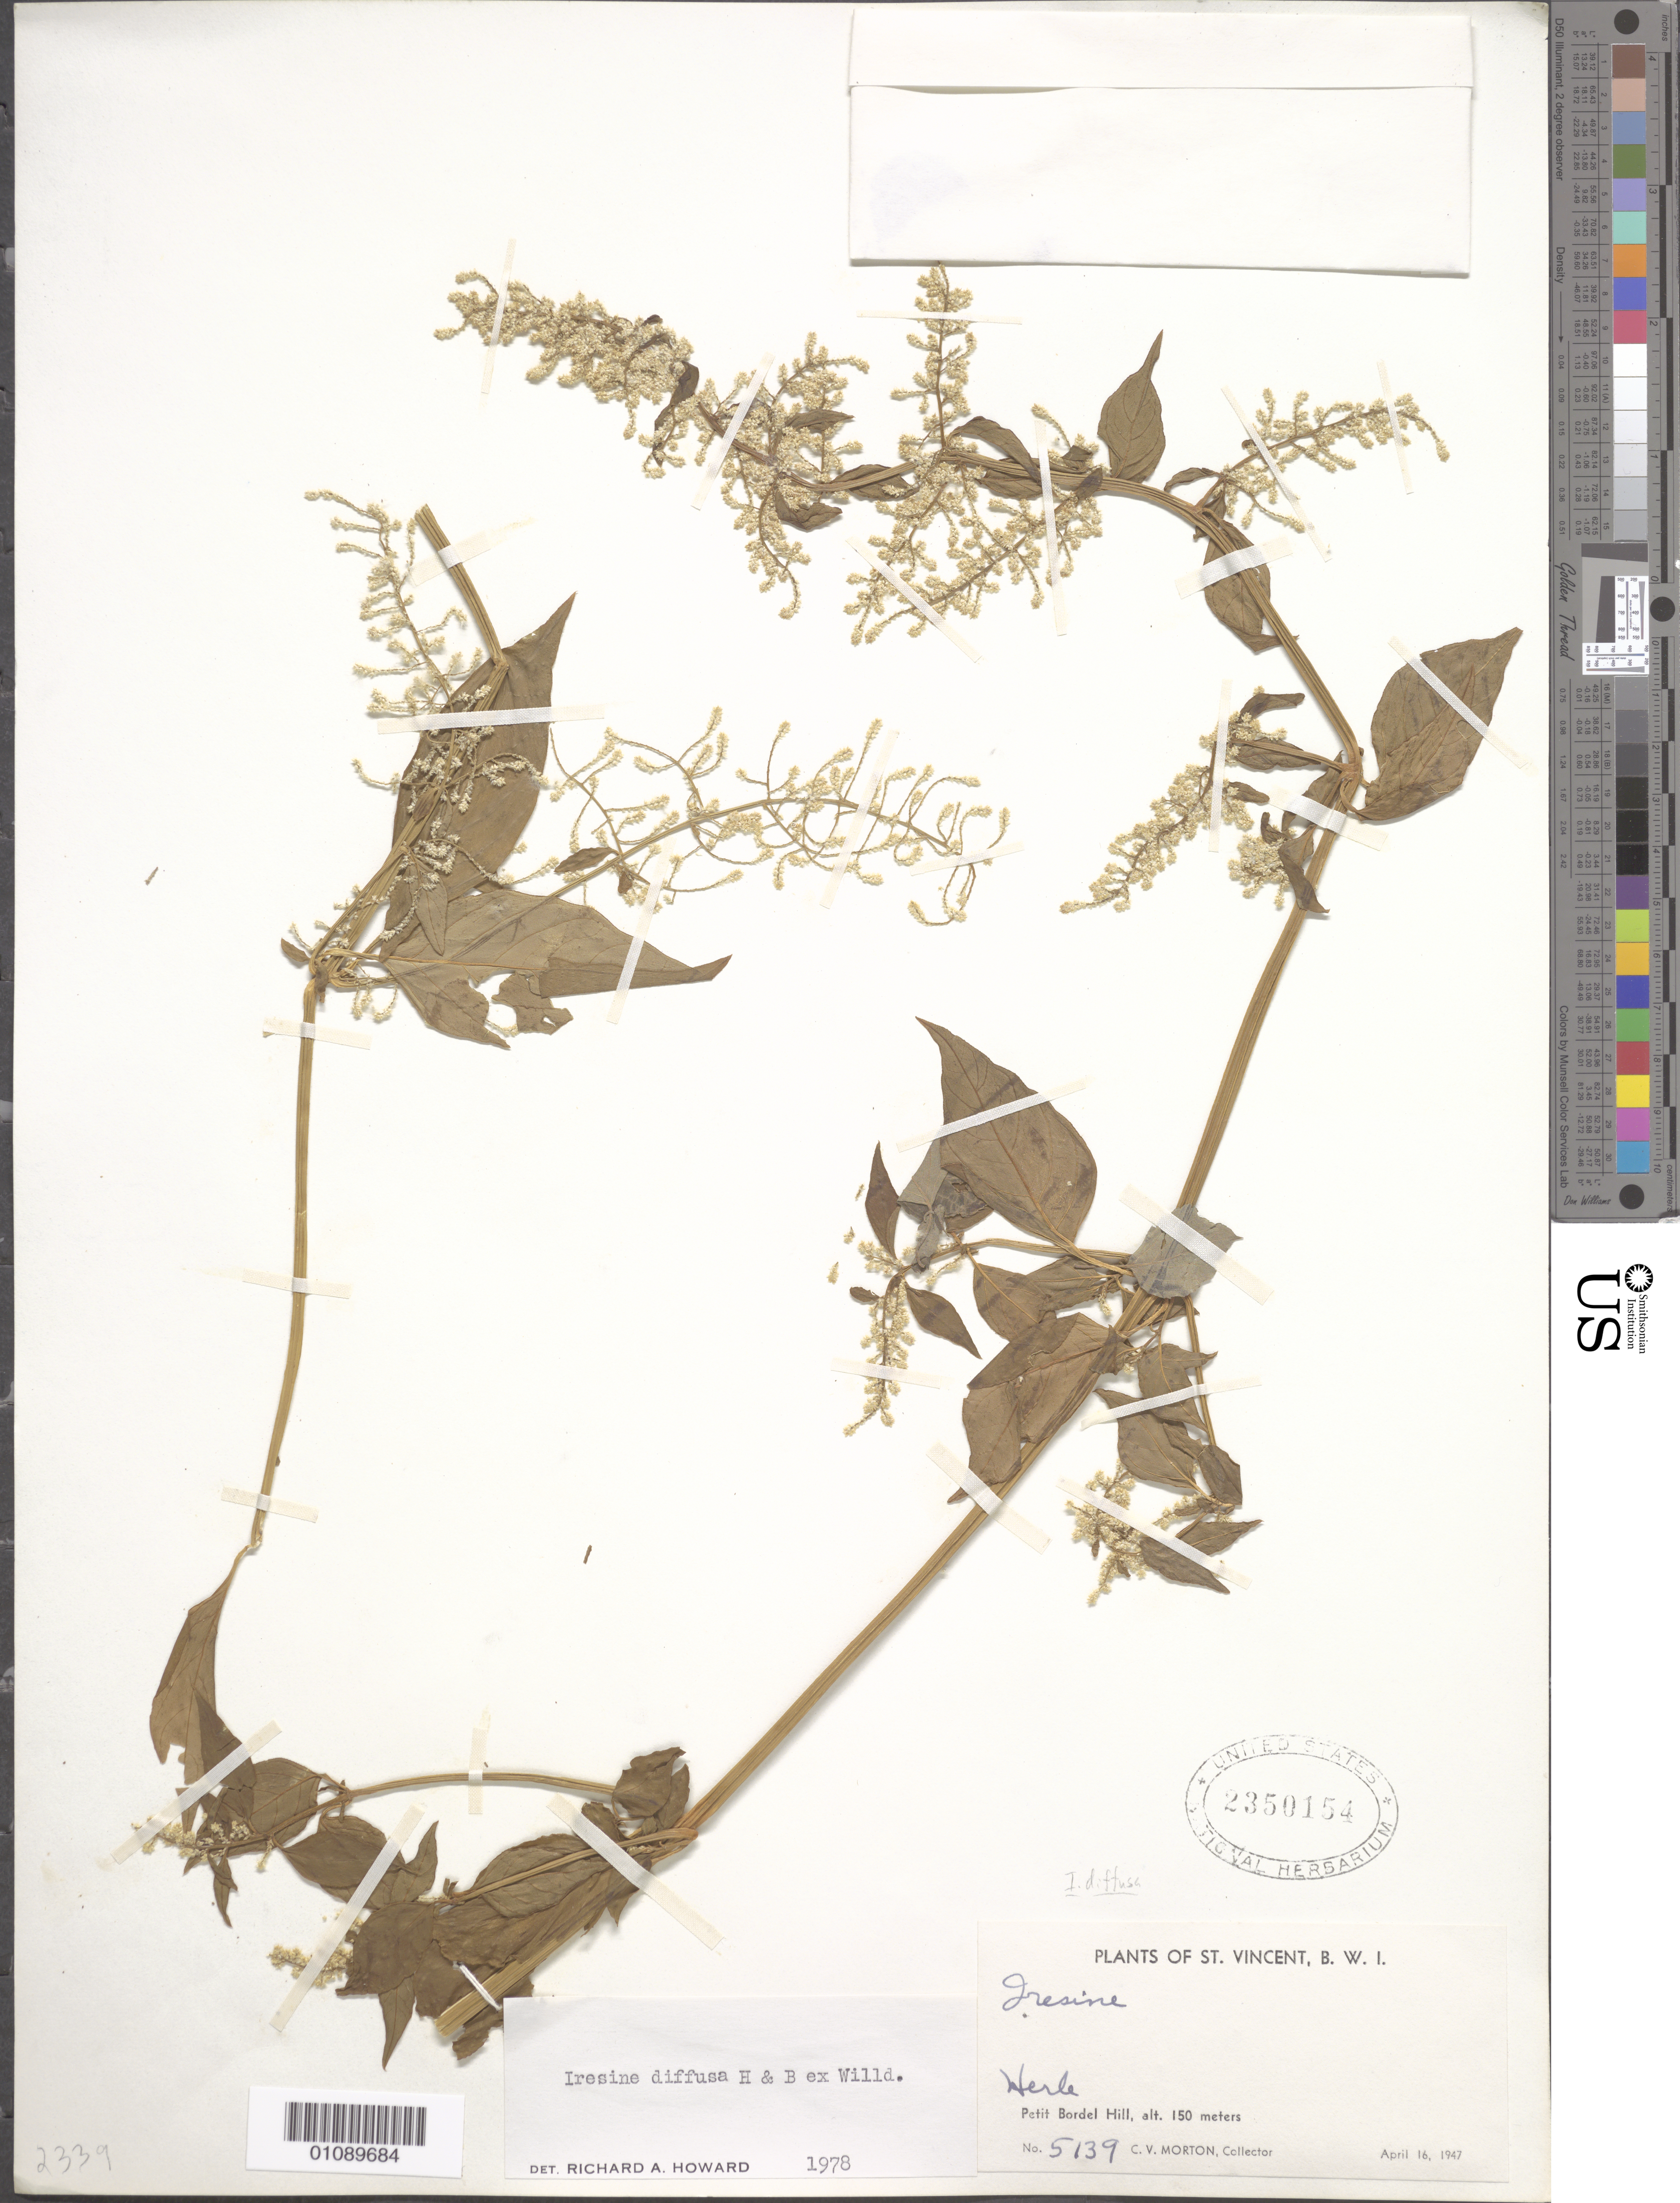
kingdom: Plantae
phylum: Tracheophyta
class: Magnoliopsida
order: Caryophyllales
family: Amaranthaceae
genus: Iresine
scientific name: Iresine diffusa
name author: Humb. & Bonpl. ex Willd.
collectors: C. V. Morton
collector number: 5139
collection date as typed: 16 Apr 1947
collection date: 1947-04-16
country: St. Vincent - Grenadines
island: St. Vincent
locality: Petit Bordel Hill. Merle.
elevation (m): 150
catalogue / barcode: US 2350154